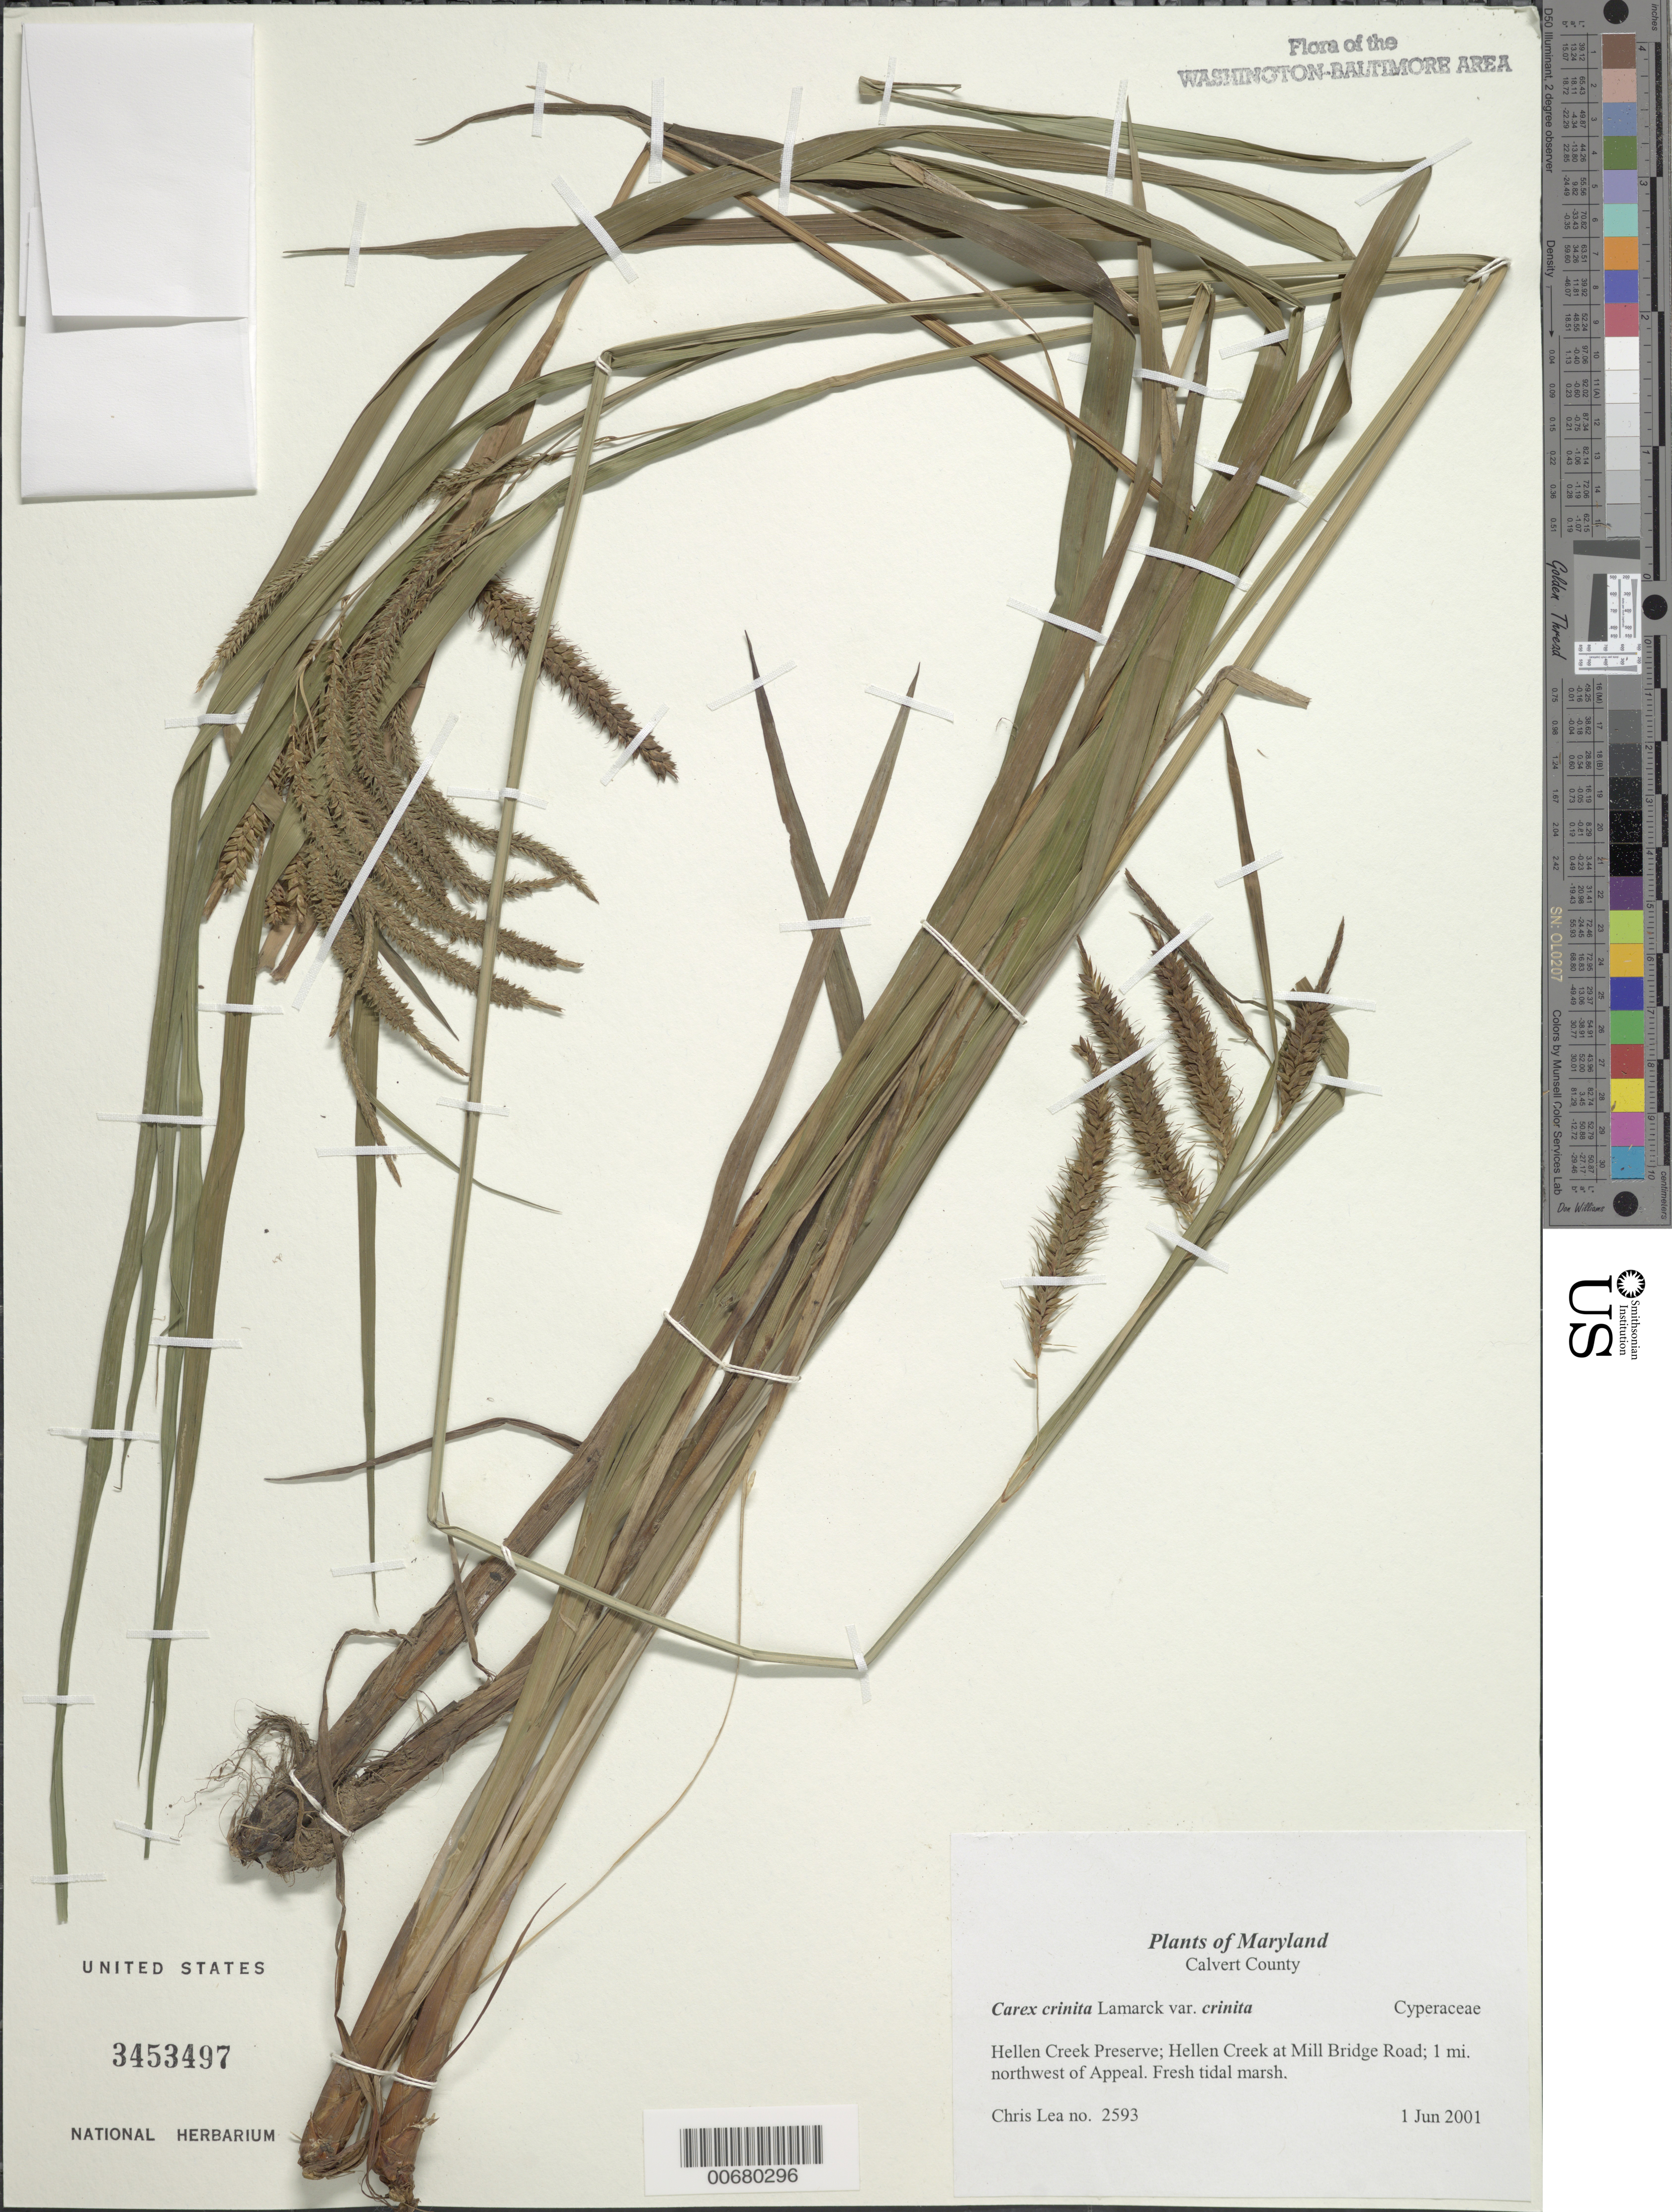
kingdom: Plantae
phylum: Tracheophyta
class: Liliopsida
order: Poales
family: Cyperaceae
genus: Carex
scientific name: Carex crinita var. crinita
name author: Lam.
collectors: C. Lea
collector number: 2593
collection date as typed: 1 Jun 2001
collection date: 2001-06-01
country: United States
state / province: Maryland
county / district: Calvert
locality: Hellen Creek Preserve; Hellen Creek at Mill Bridge Road; 1 mi. northwest of Appeal.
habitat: Fresh tidal marsh.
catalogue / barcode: US 3453497